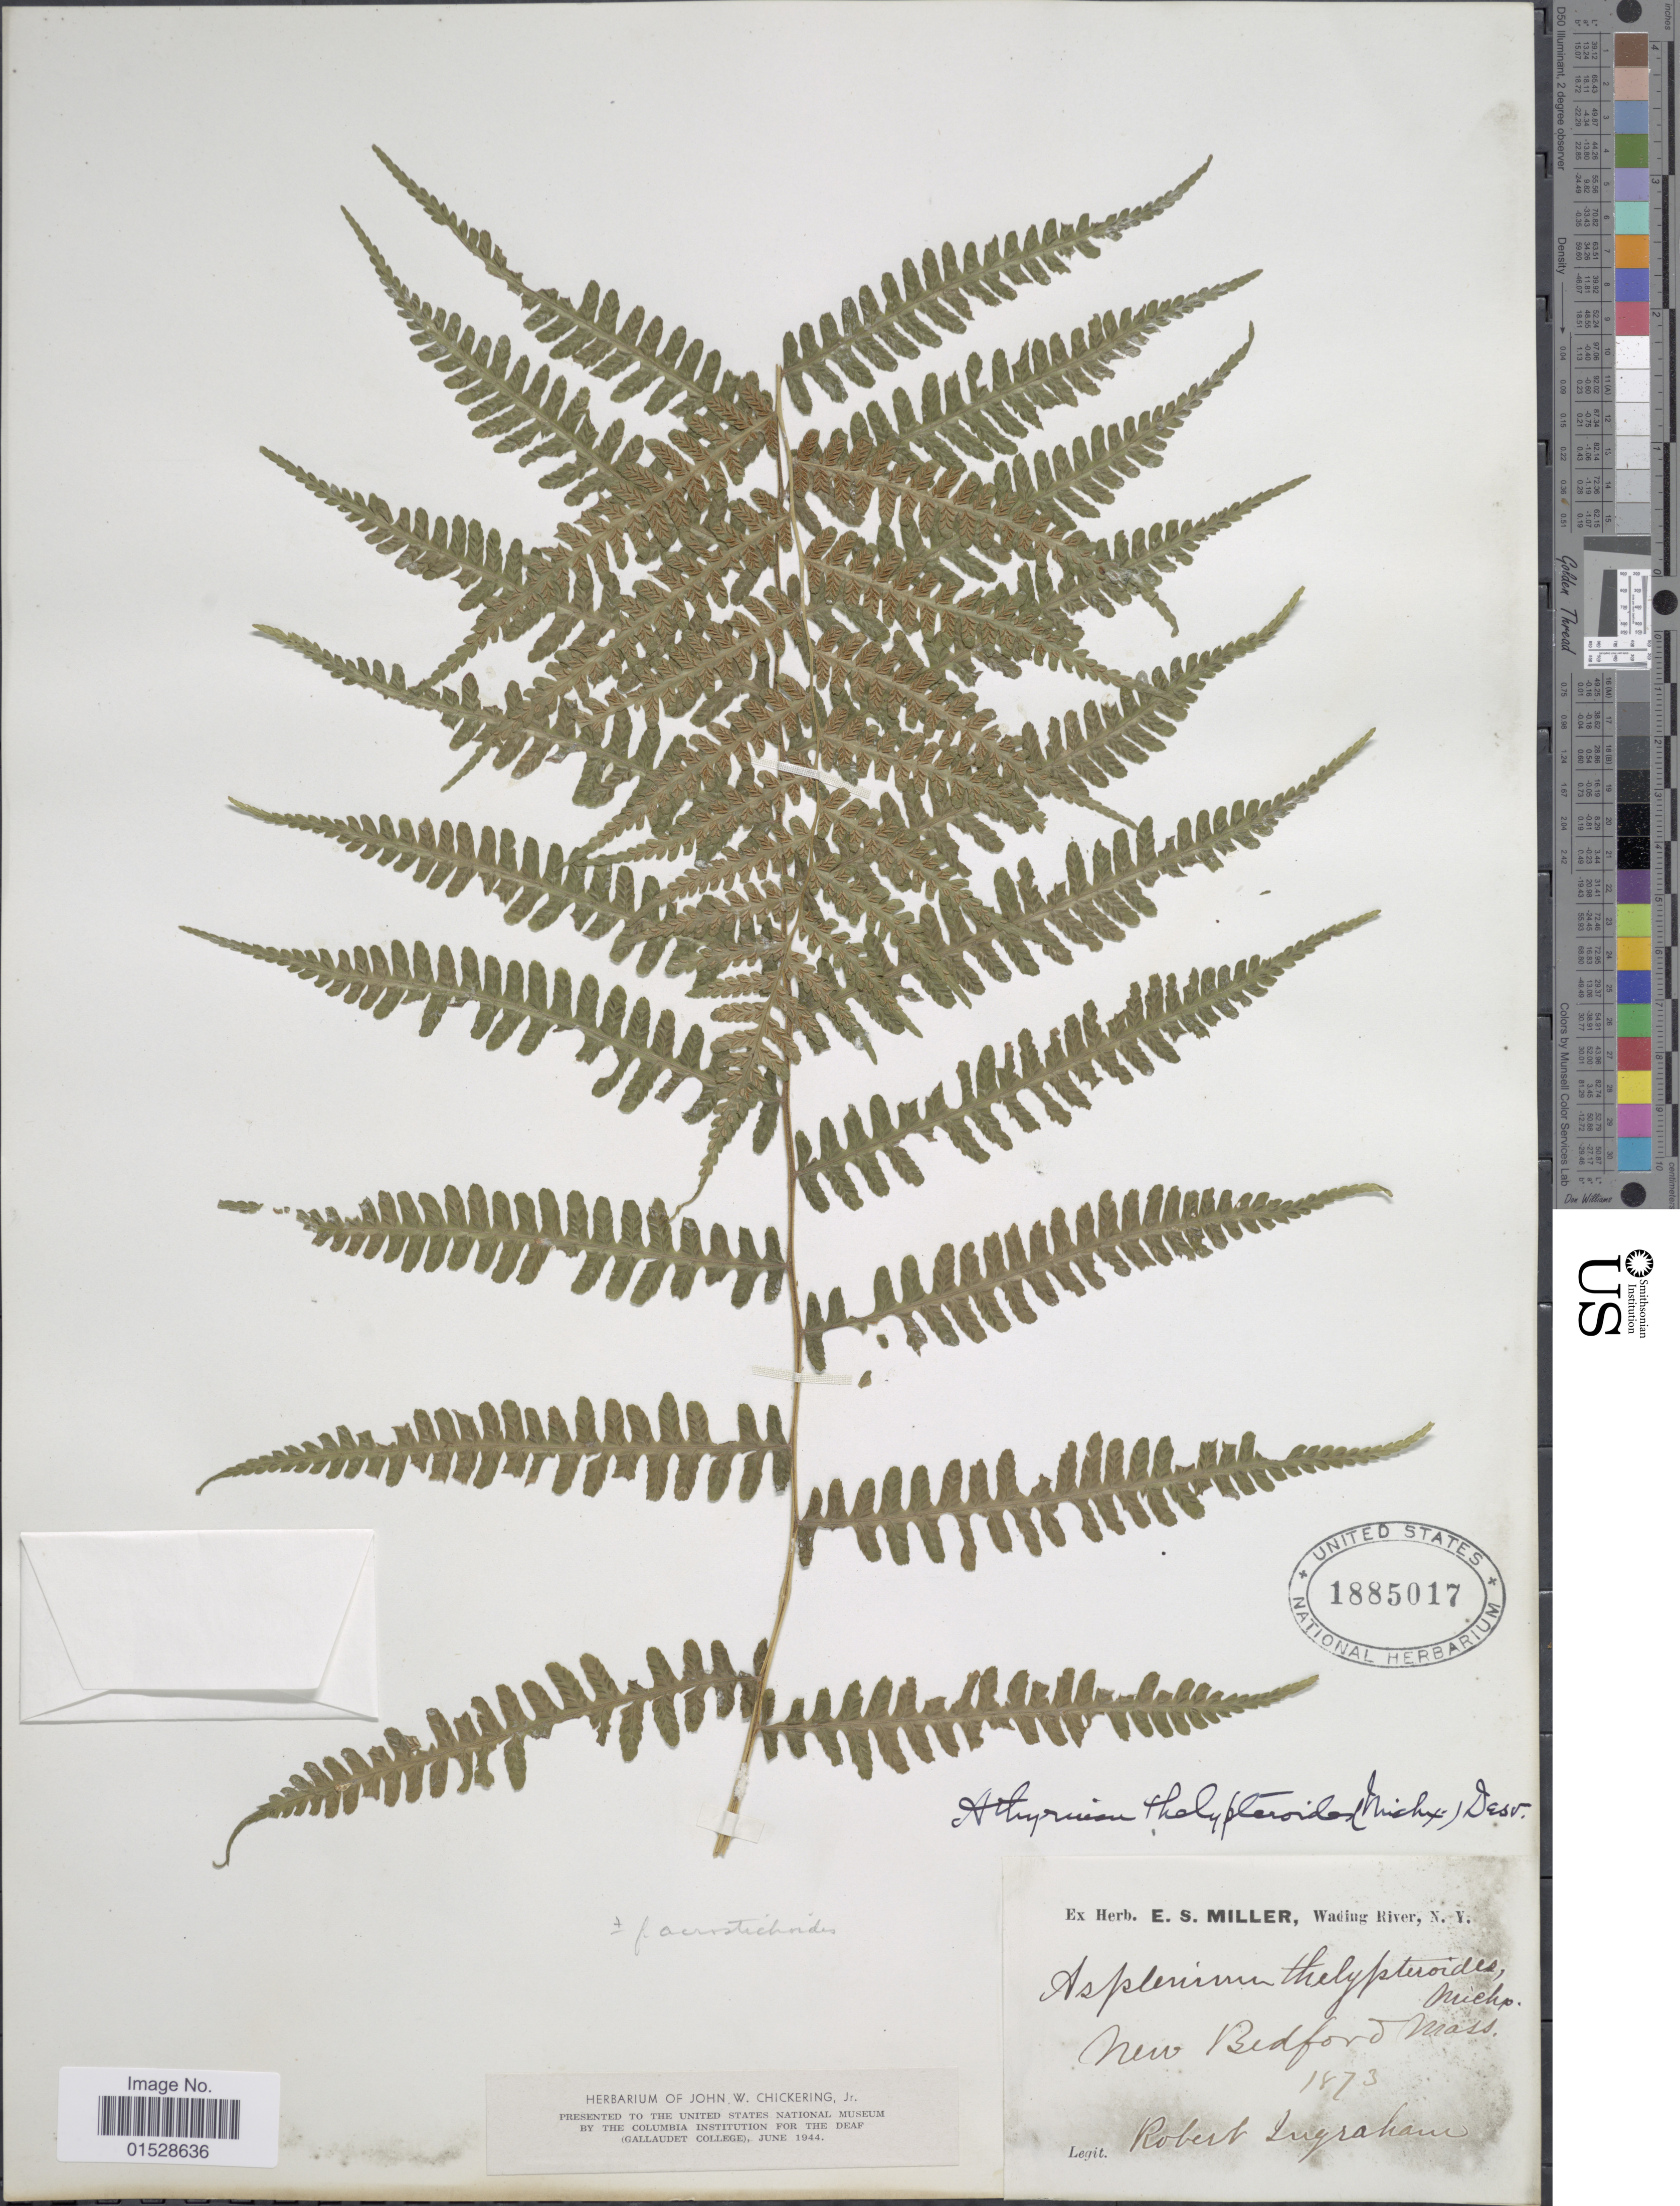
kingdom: Plantae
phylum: Tracheophyta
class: Polypodiopsida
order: Polypodiales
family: Athyriaceae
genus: Deparia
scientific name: Deparia acrostichoides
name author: (Sw.) M. Kato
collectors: R. Lugraham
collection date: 1873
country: United States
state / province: Massachusetts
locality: New Bedford, Mass.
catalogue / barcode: US 1885017